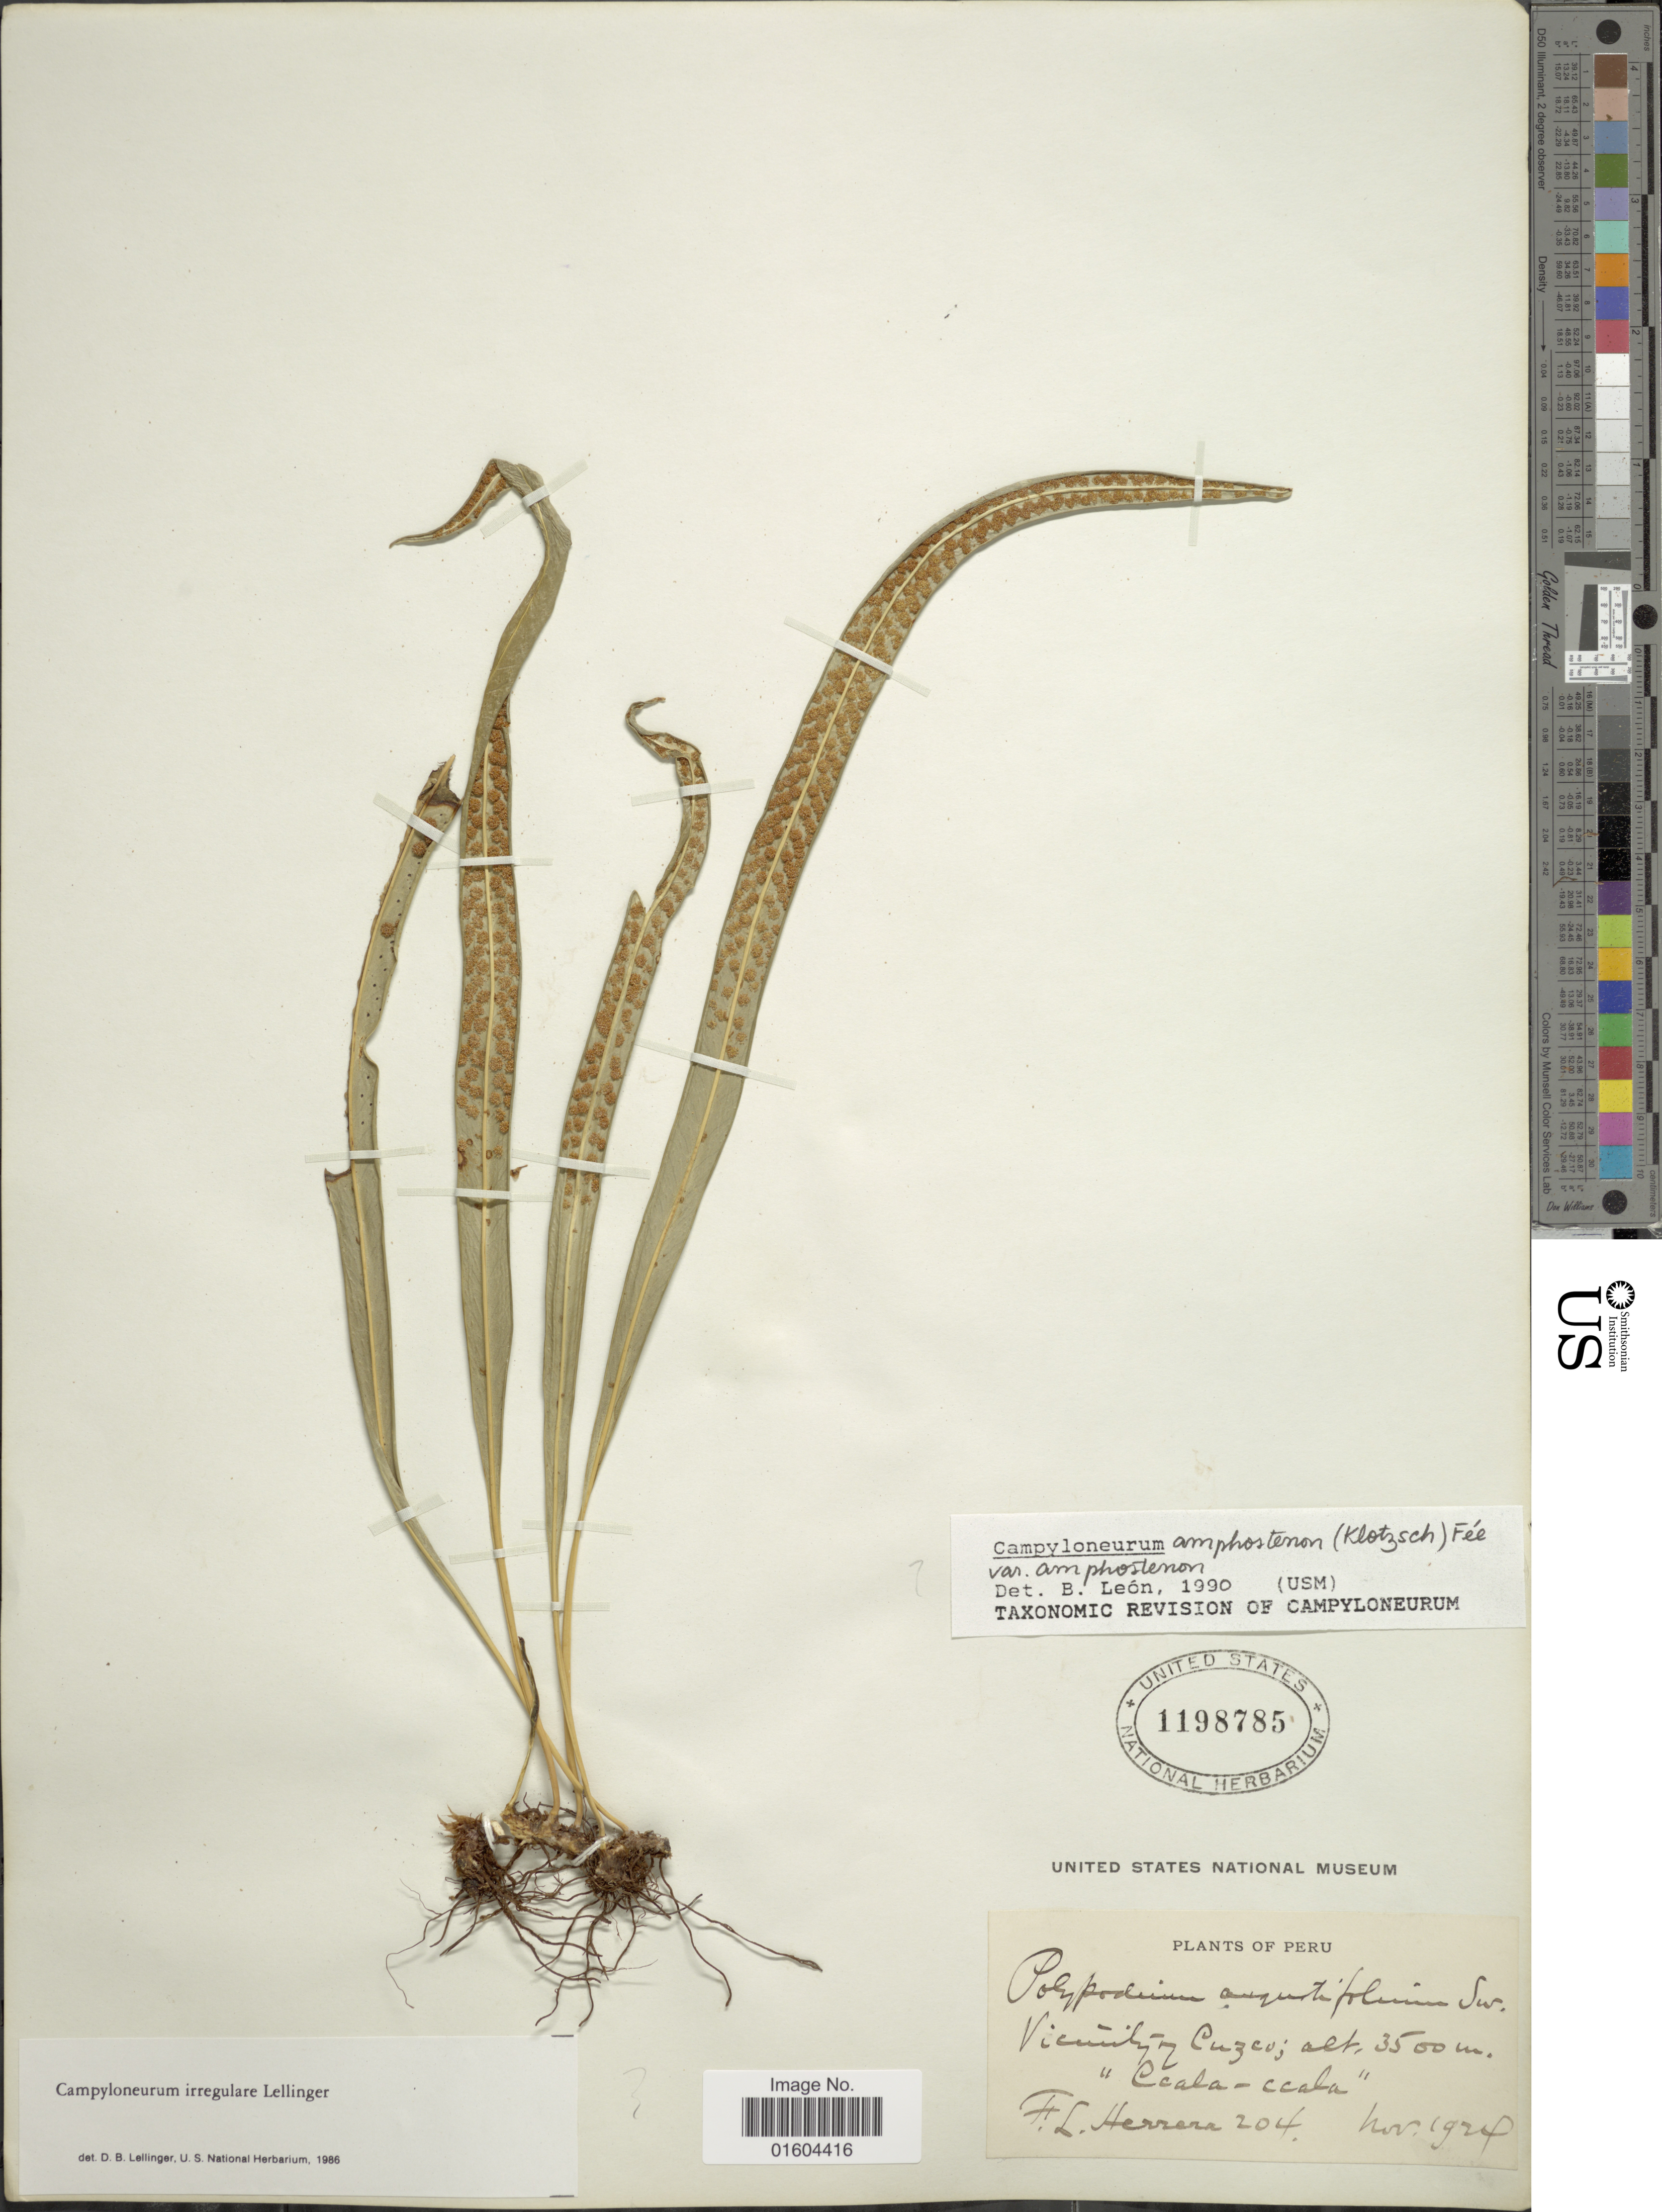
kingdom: Plantae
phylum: Tracheophyta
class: Polypodiopsida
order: Polypodiales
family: Polypodiaceae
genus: Campyloneurum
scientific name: Campyloneurum irregulare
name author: Lellinger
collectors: F. L. Herrera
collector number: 204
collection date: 1924-11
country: Peru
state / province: Cusco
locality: Vicinity of Cuzo, "Ccala-ccala".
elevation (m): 3500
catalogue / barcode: US 1198785